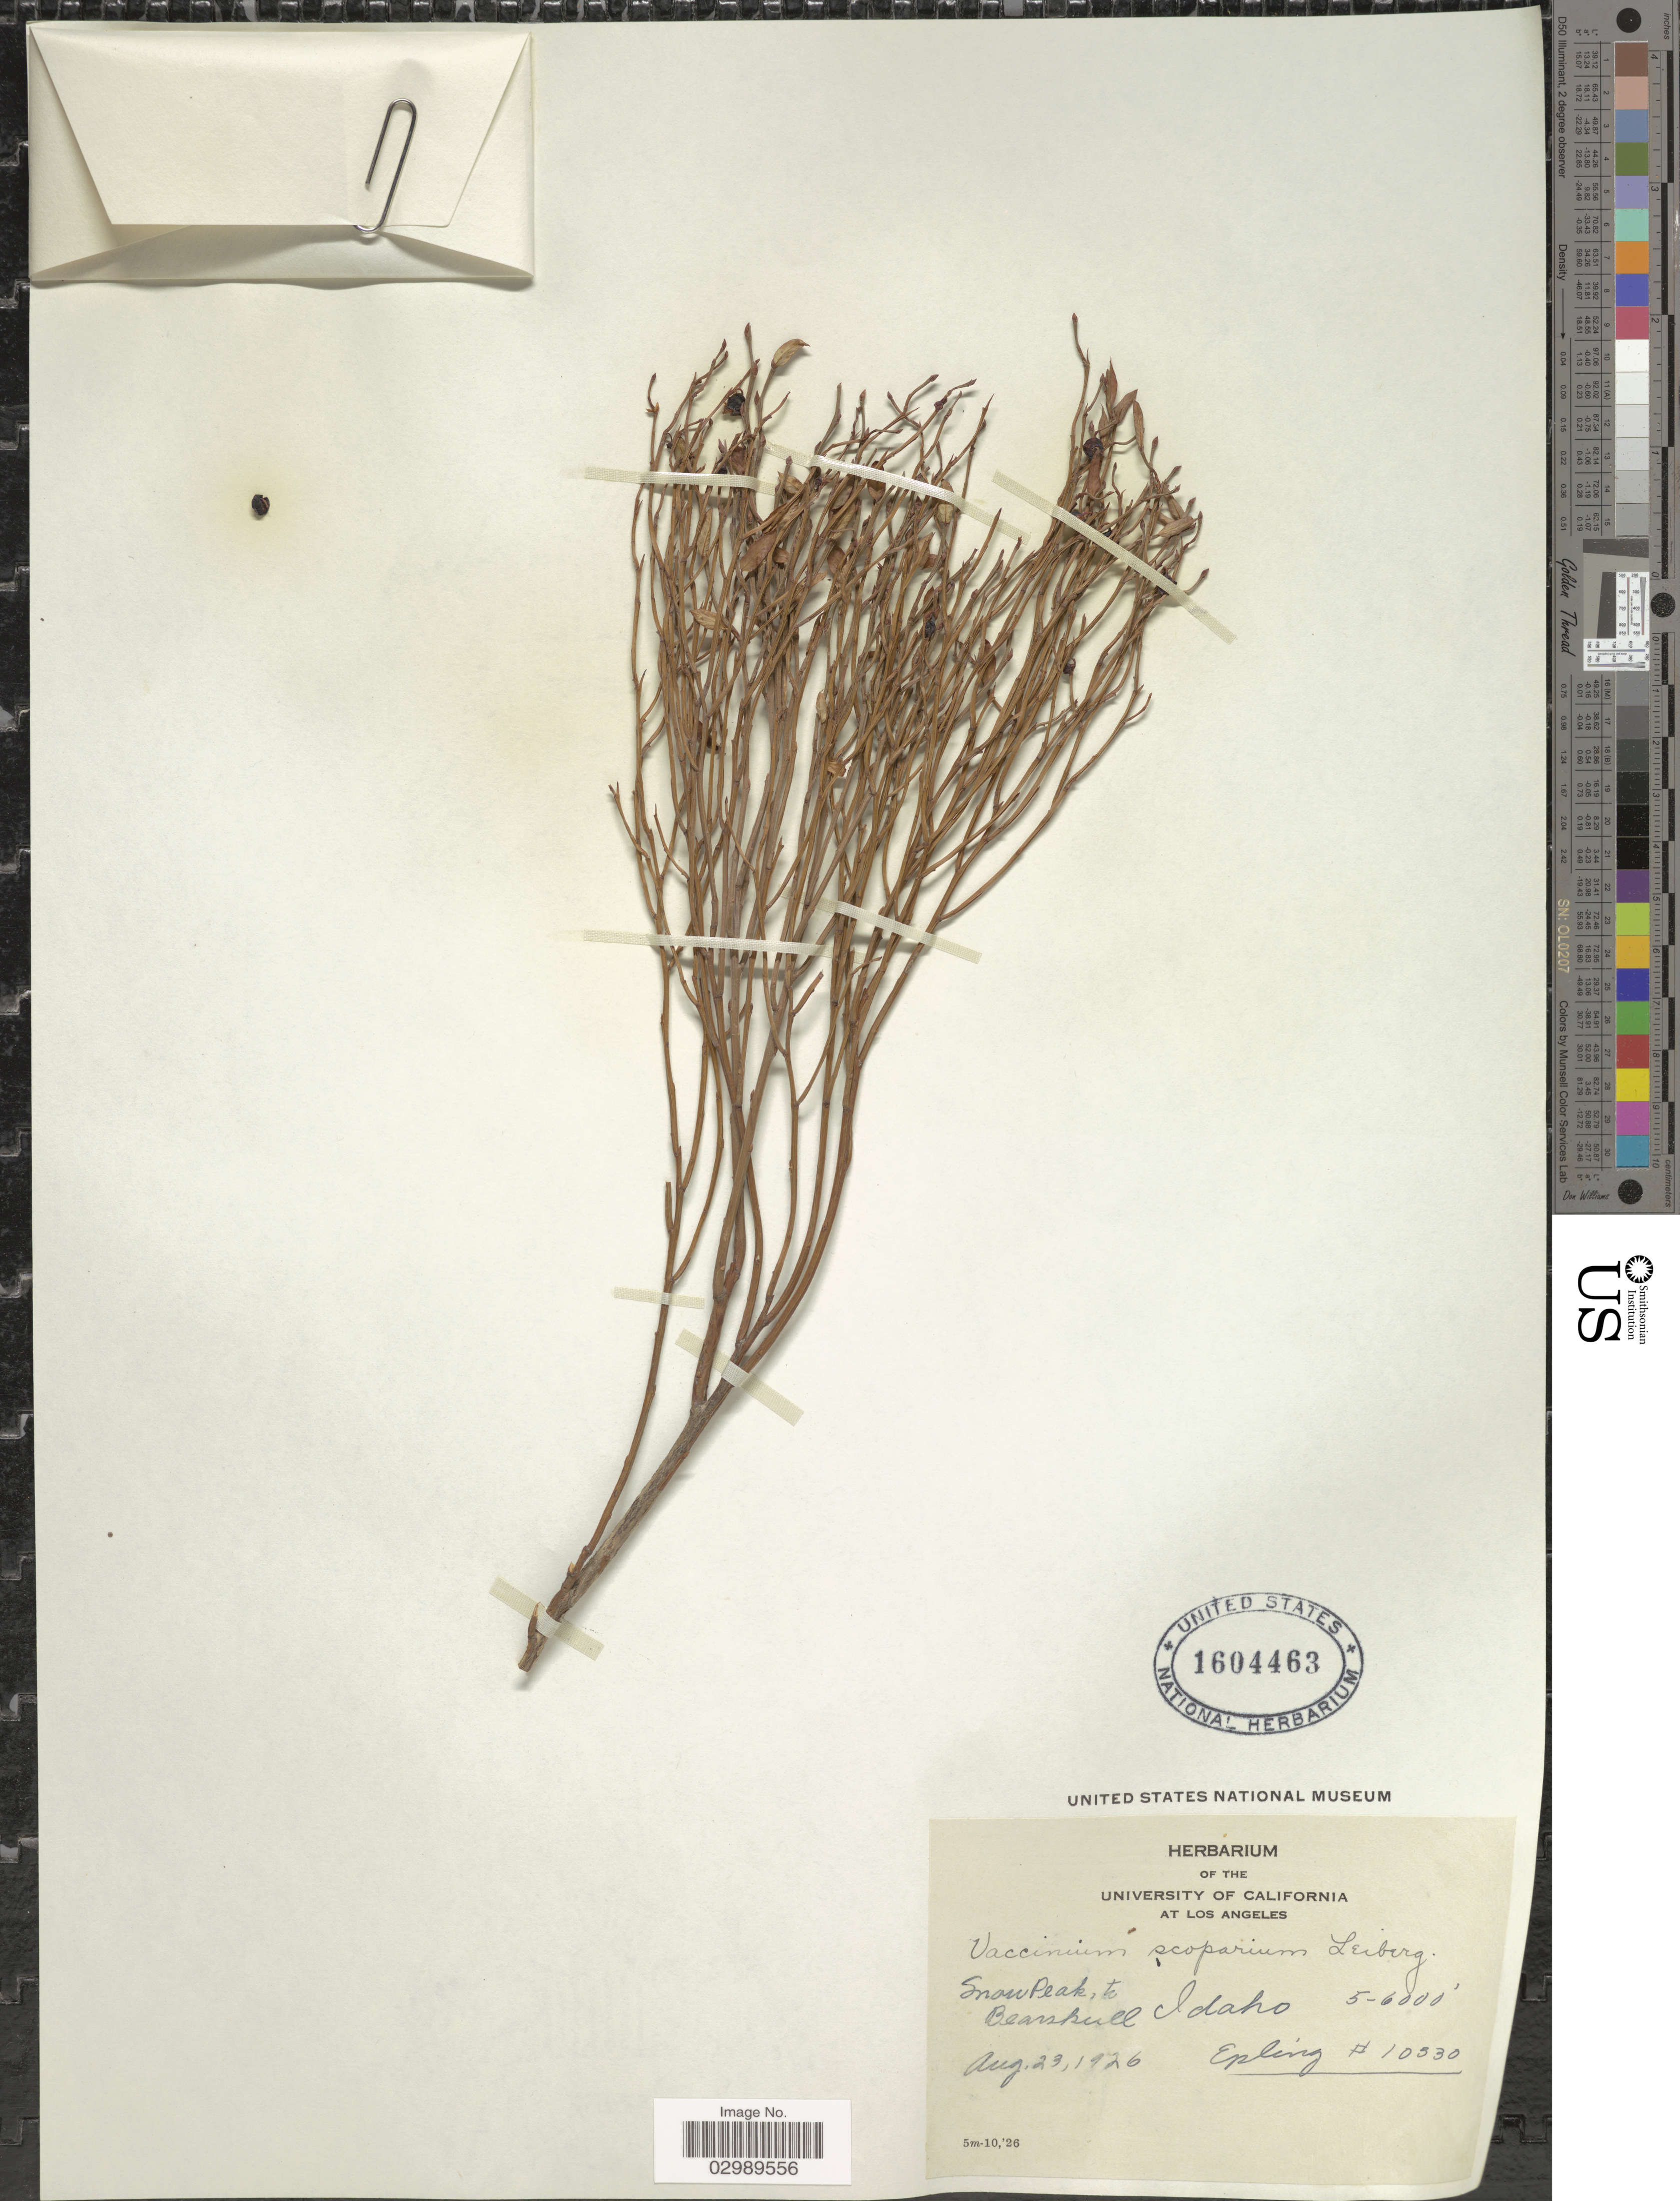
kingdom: Plantae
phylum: Tracheophyta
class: Magnoliopsida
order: Ericales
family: Ericaceae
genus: Vaccinium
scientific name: Vaccinium scoparium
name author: Leiberg ex Coville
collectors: -- Epling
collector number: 10530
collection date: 1926-08-23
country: United States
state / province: Idaho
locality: Snow Peak to Bearskull.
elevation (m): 1524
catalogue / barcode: US 1604463